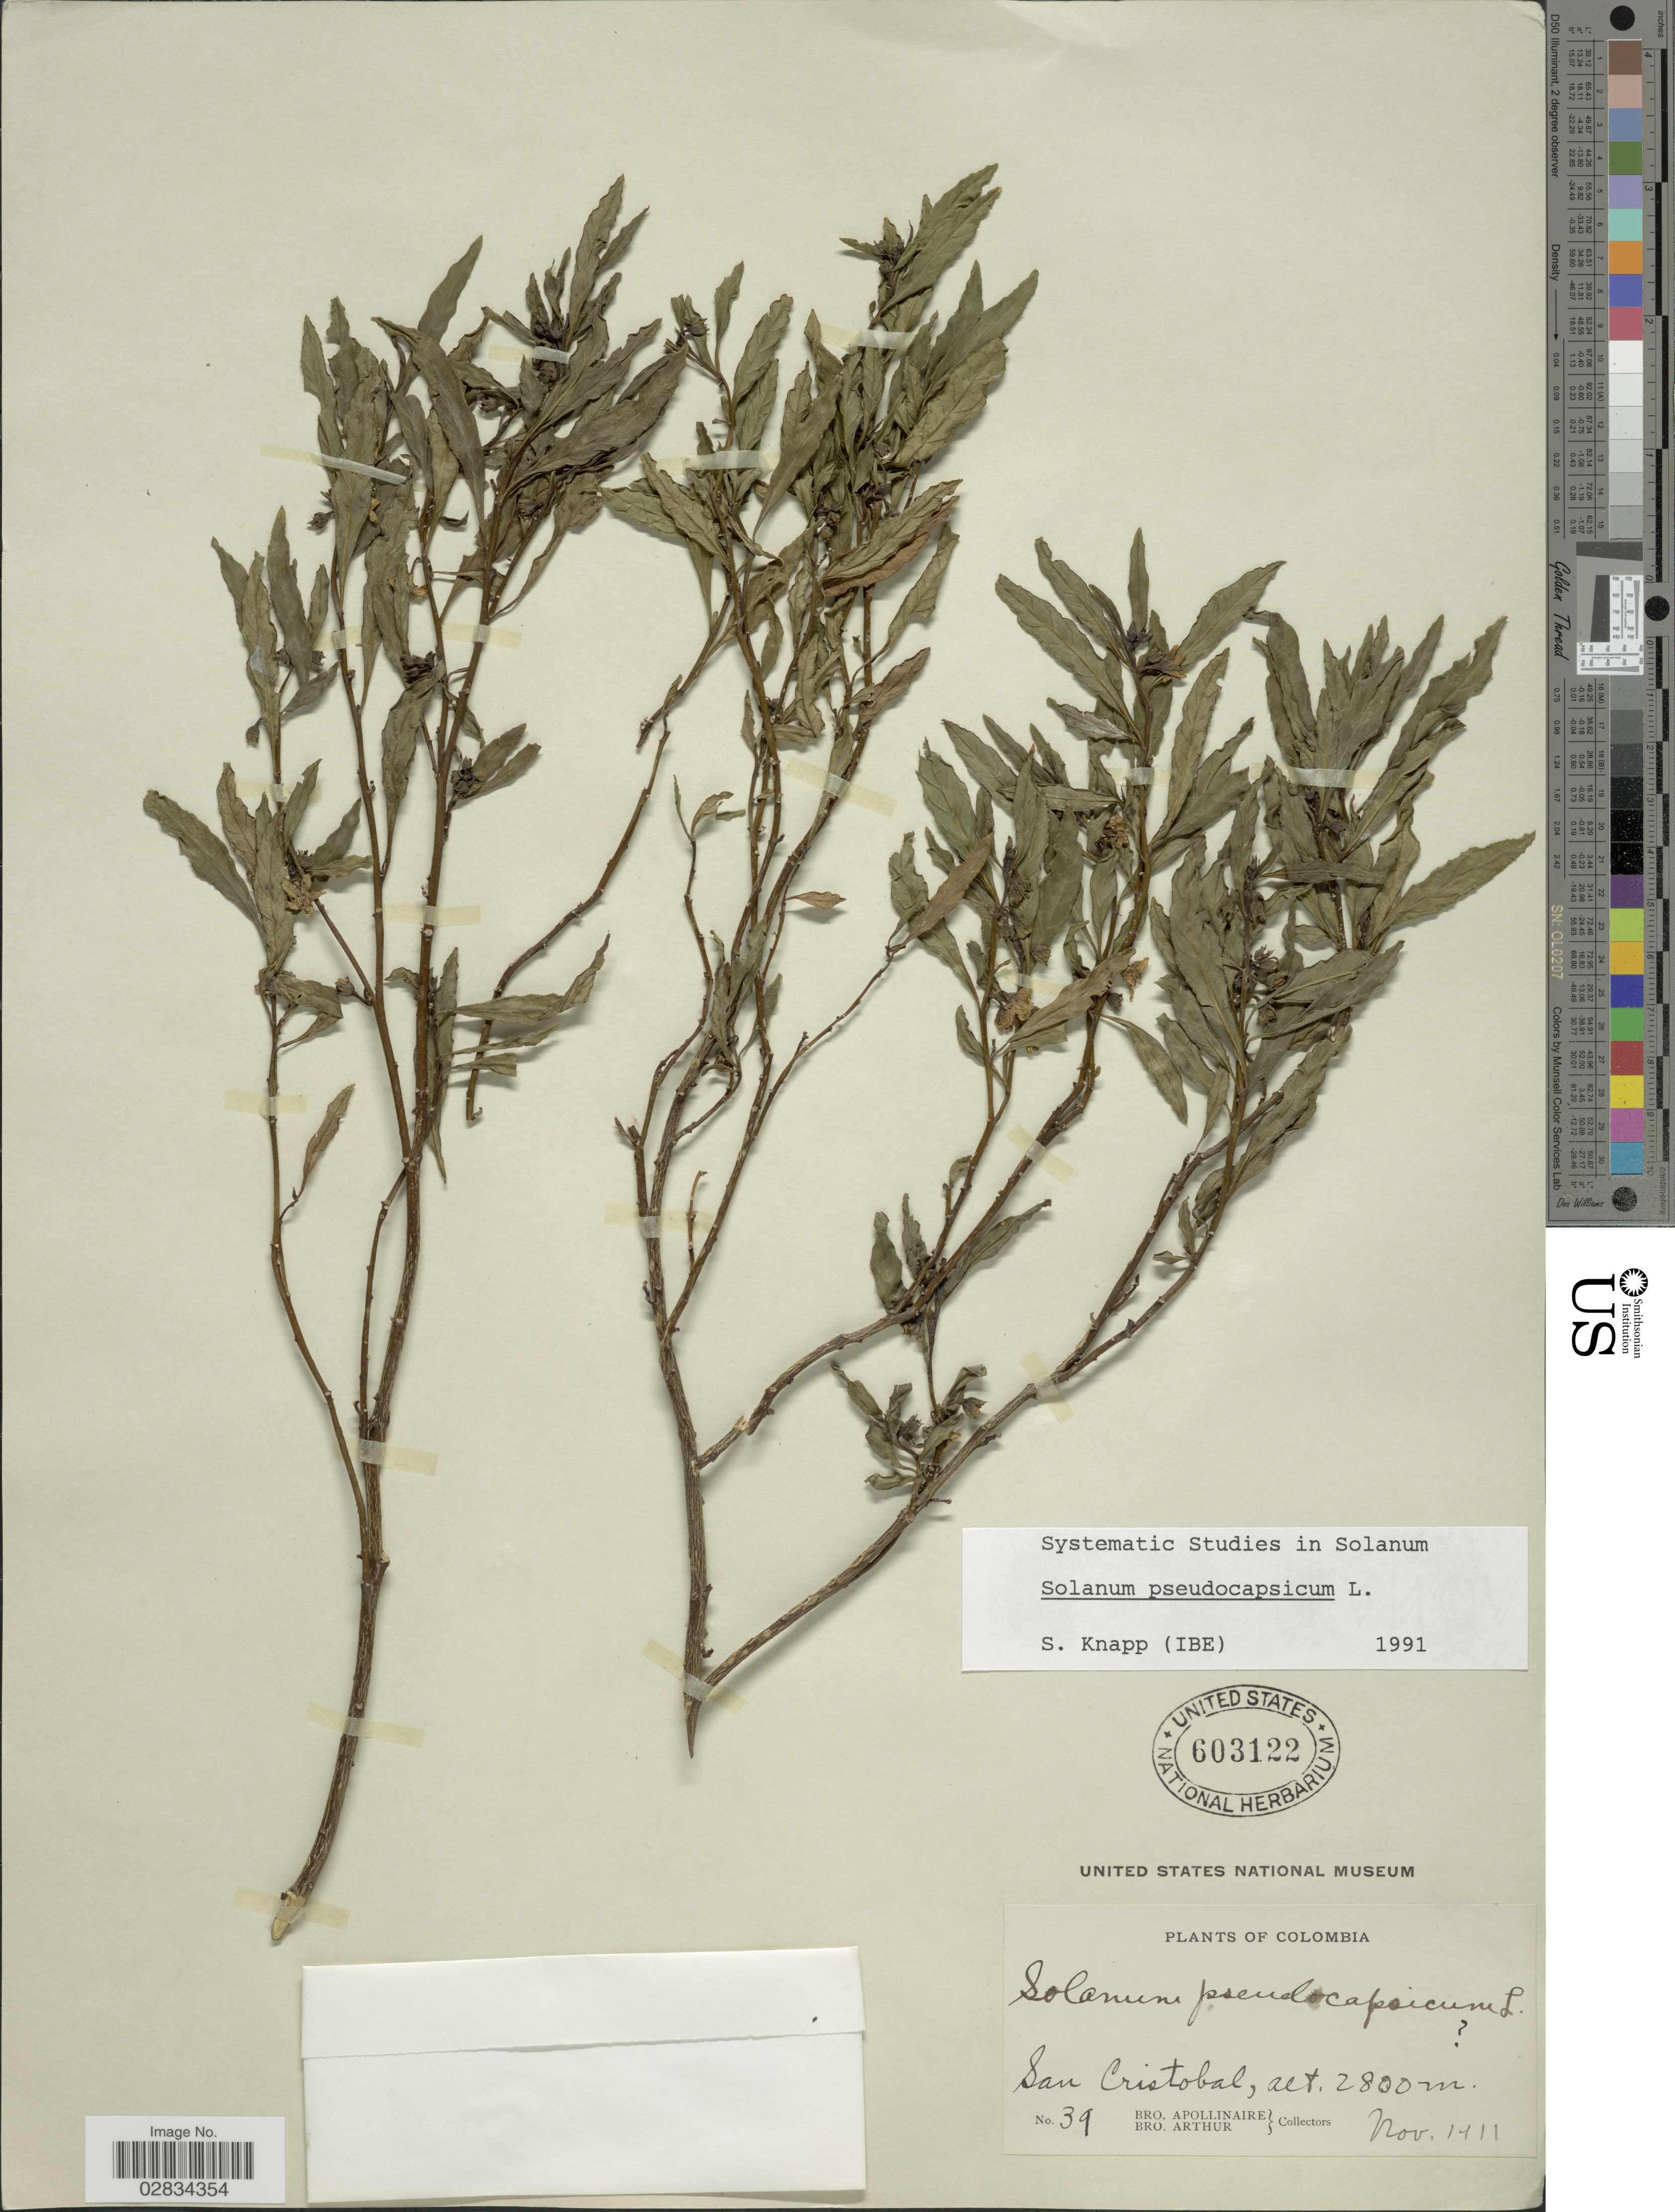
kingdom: Plantae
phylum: Tracheophyta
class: Magnoliopsida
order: Solanales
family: Solanaceae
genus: Solanum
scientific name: Solanum pseudocapsicum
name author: L.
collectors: Bro. Apollinaire & Bro. Arthur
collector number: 39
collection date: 1911-11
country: Colombia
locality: San Cristobal.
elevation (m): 2800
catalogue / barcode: US 603122